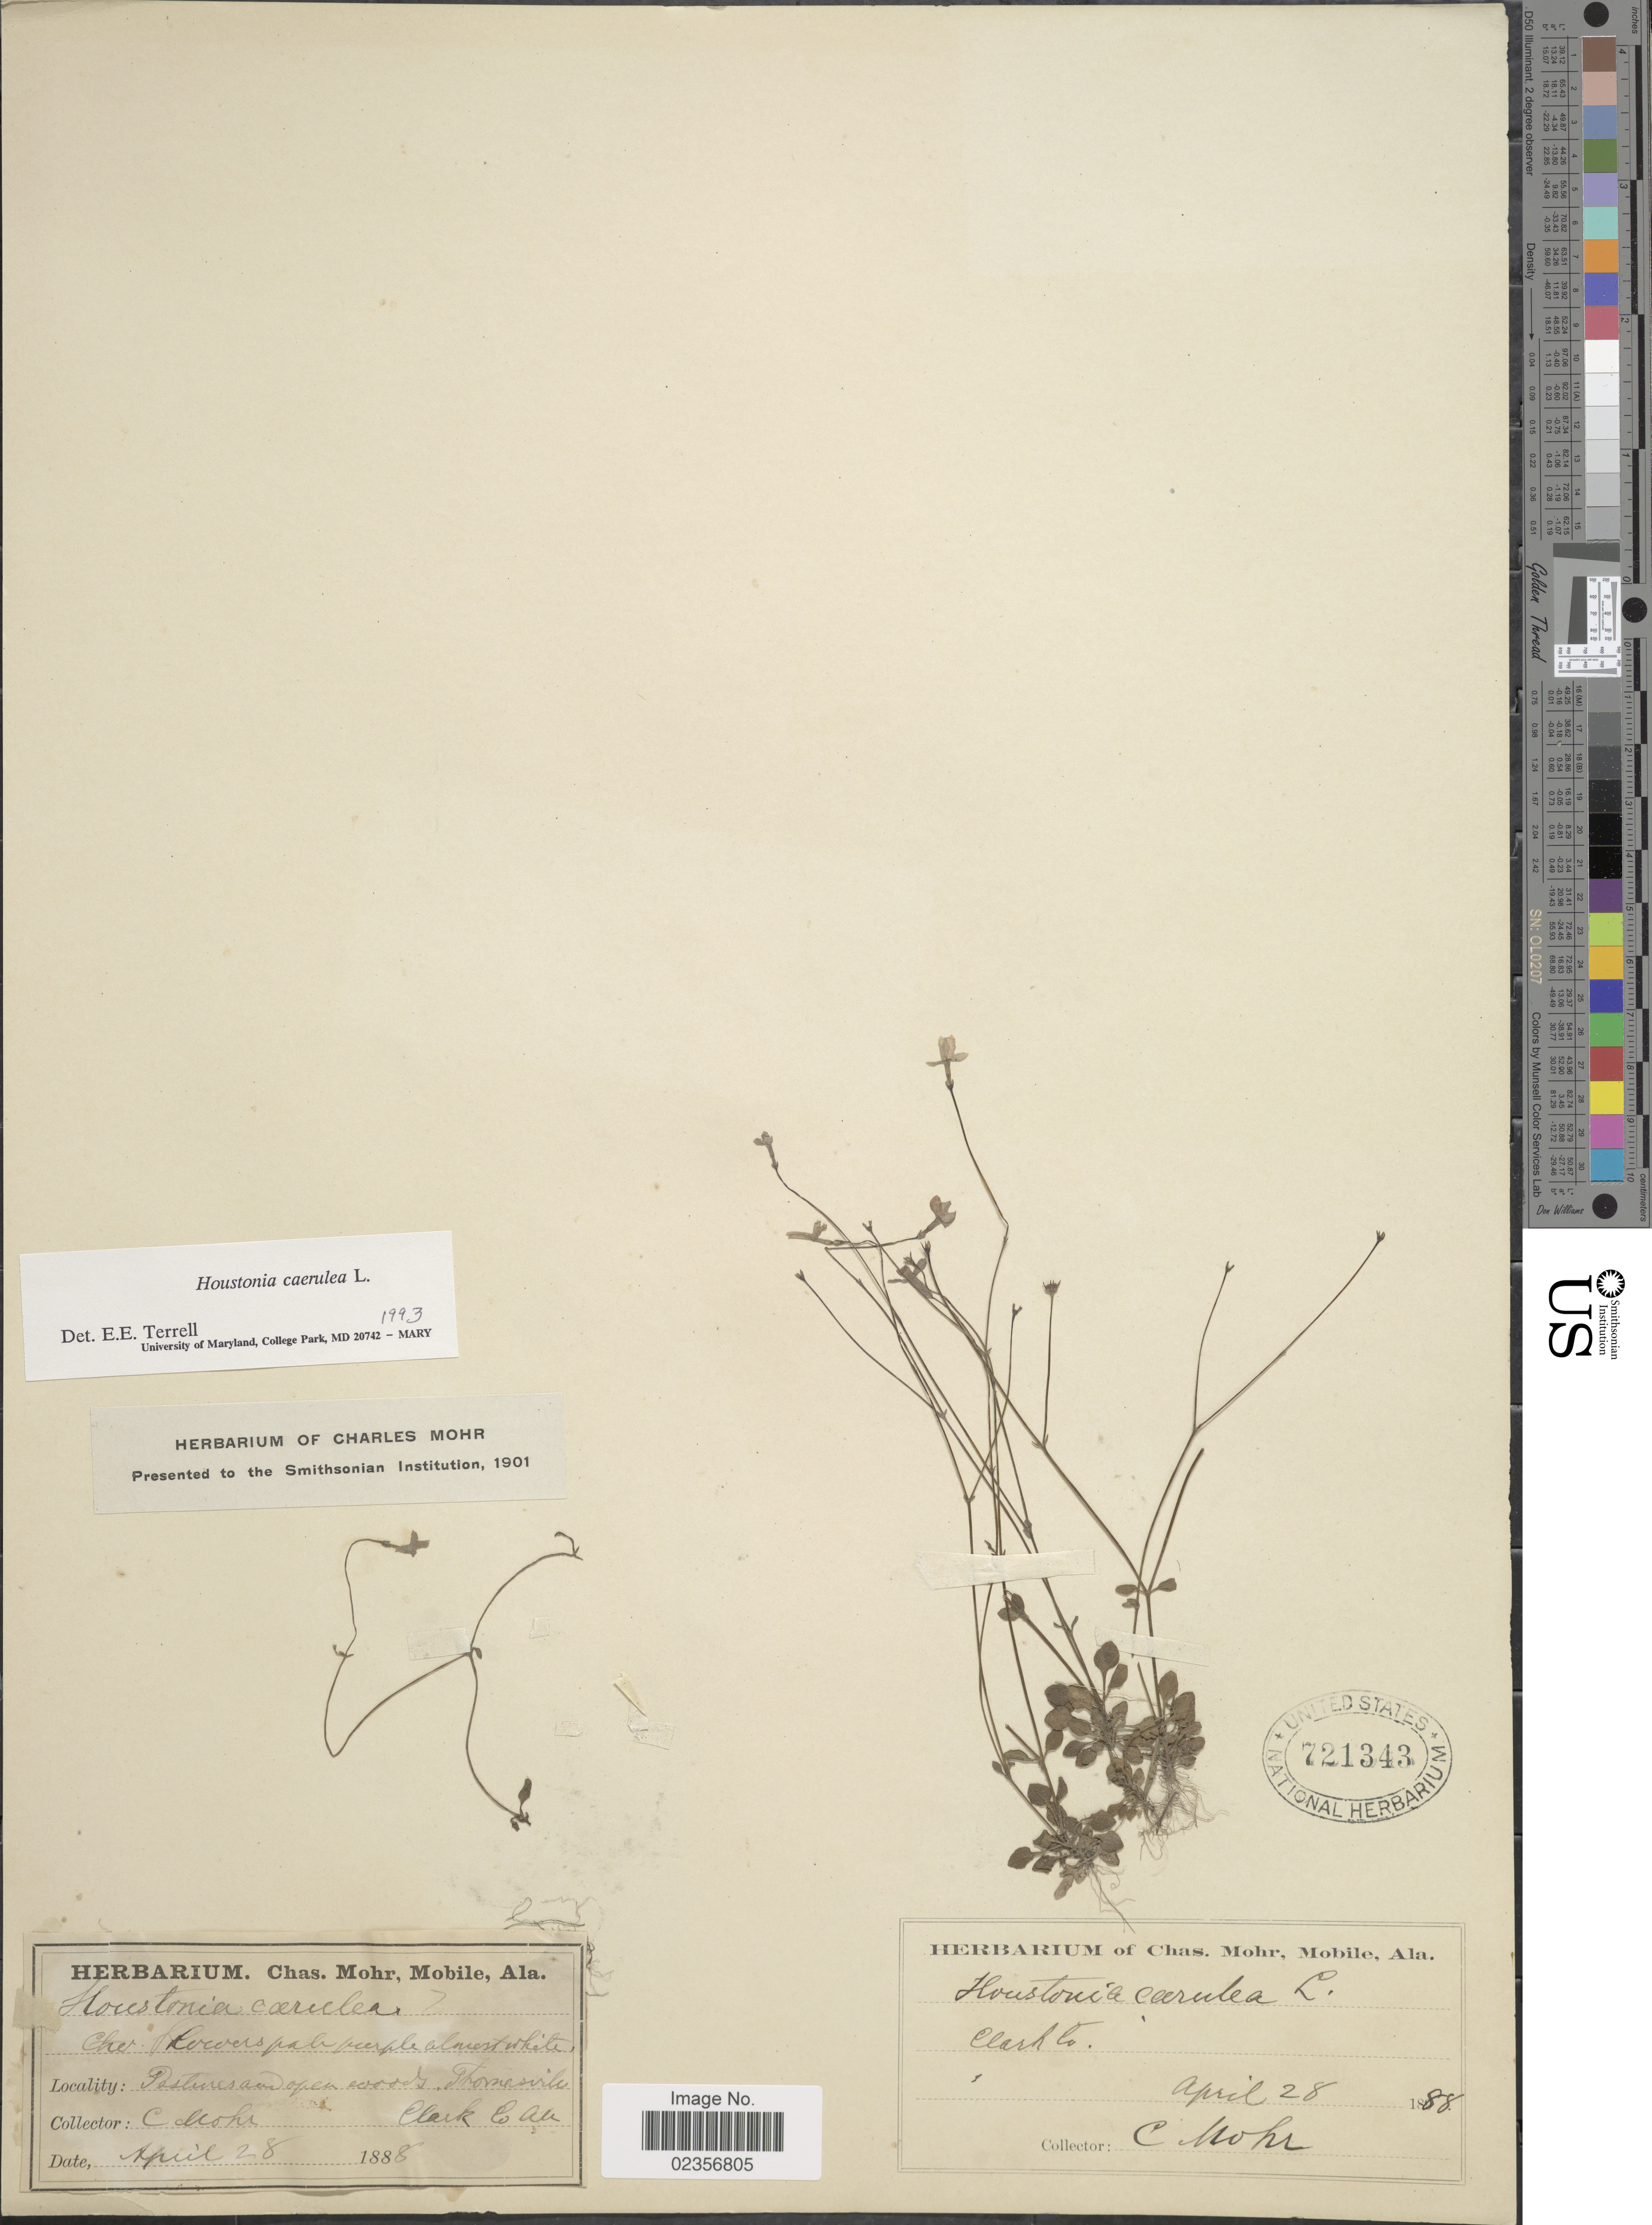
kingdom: Plantae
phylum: Tracheophyta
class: Magnoliopsida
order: Gentianales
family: Rubiaceae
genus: Houstonia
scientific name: Houstonia caerulea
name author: L.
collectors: C. T. Mohr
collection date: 1888-04-28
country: United States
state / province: Alabama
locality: Pastures and open woods. Thomasville, Clark Co.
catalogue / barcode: US 721343